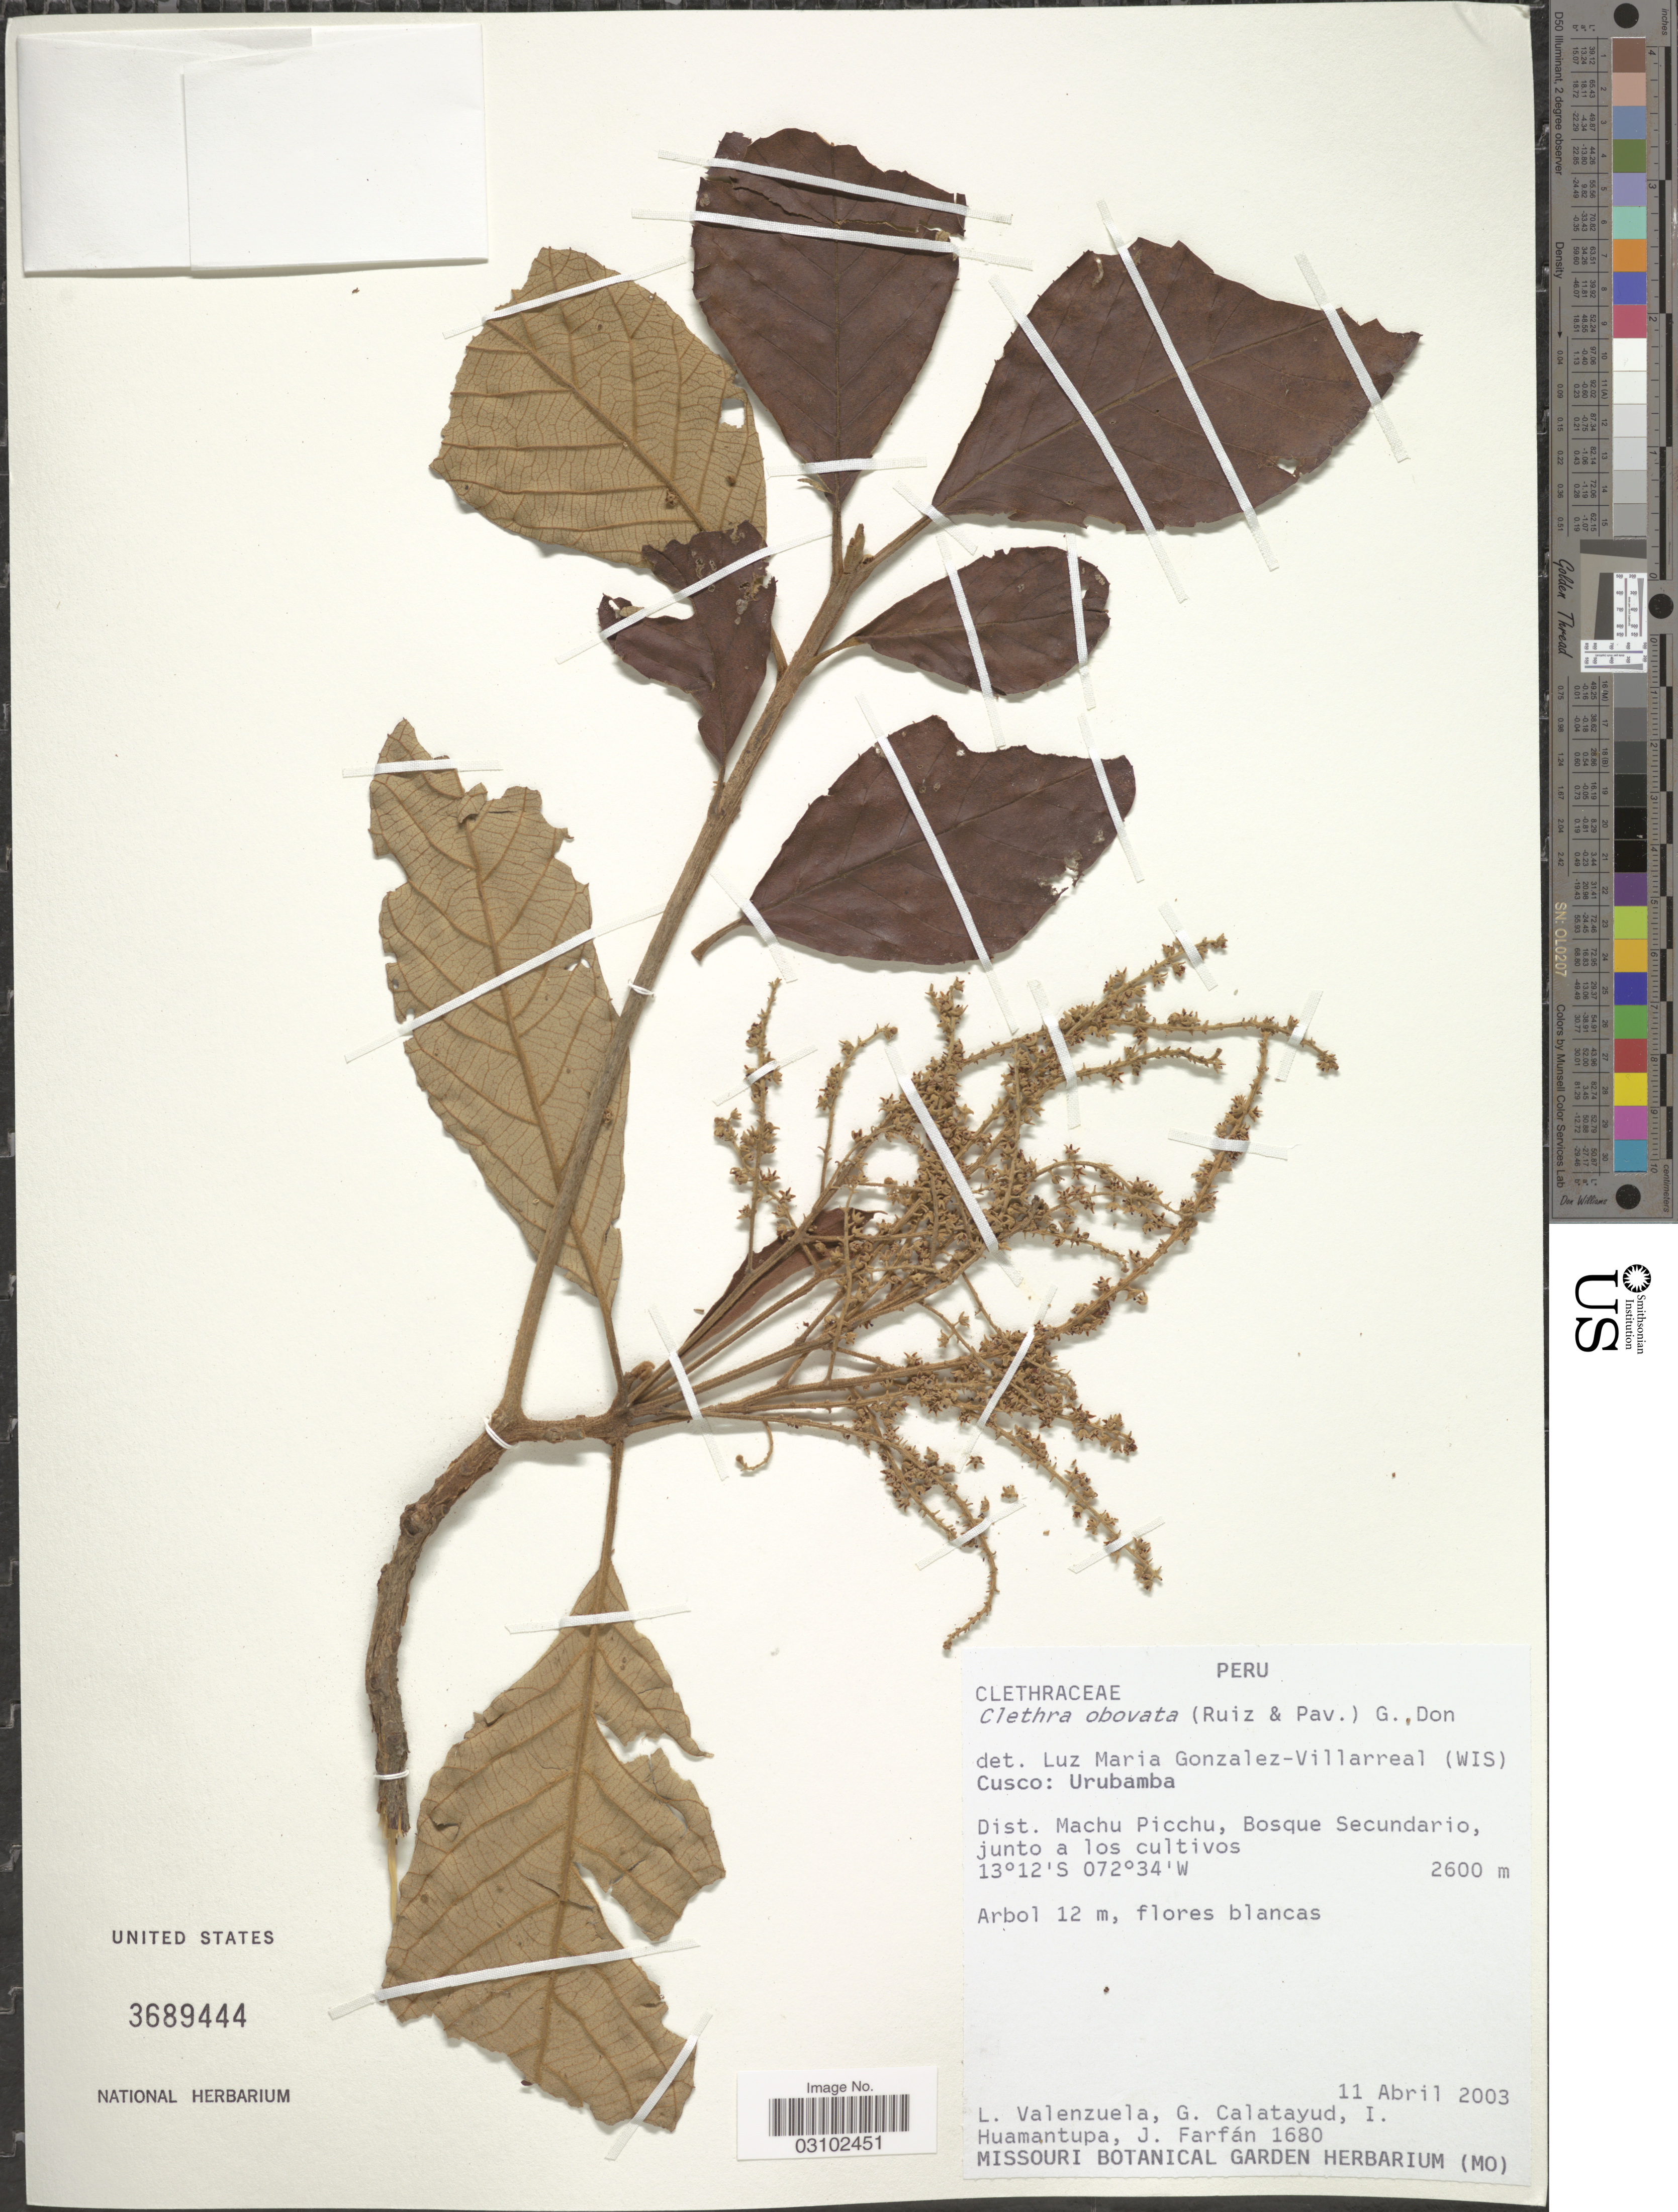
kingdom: Plantae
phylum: Tracheophyta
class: Magnoliopsida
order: Ericales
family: Clethraceae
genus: Clethra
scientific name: Clethra obovata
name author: (Ruiz & Pav.) G. Don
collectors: L. Valenzuela, G. Calatayud, I. Huamantupa & J. Farfán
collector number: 1680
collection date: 2003-04-11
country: Peru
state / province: Cusco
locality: Urubamba. Dist. Machu Picchu.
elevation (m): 2600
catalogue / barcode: US 3689444